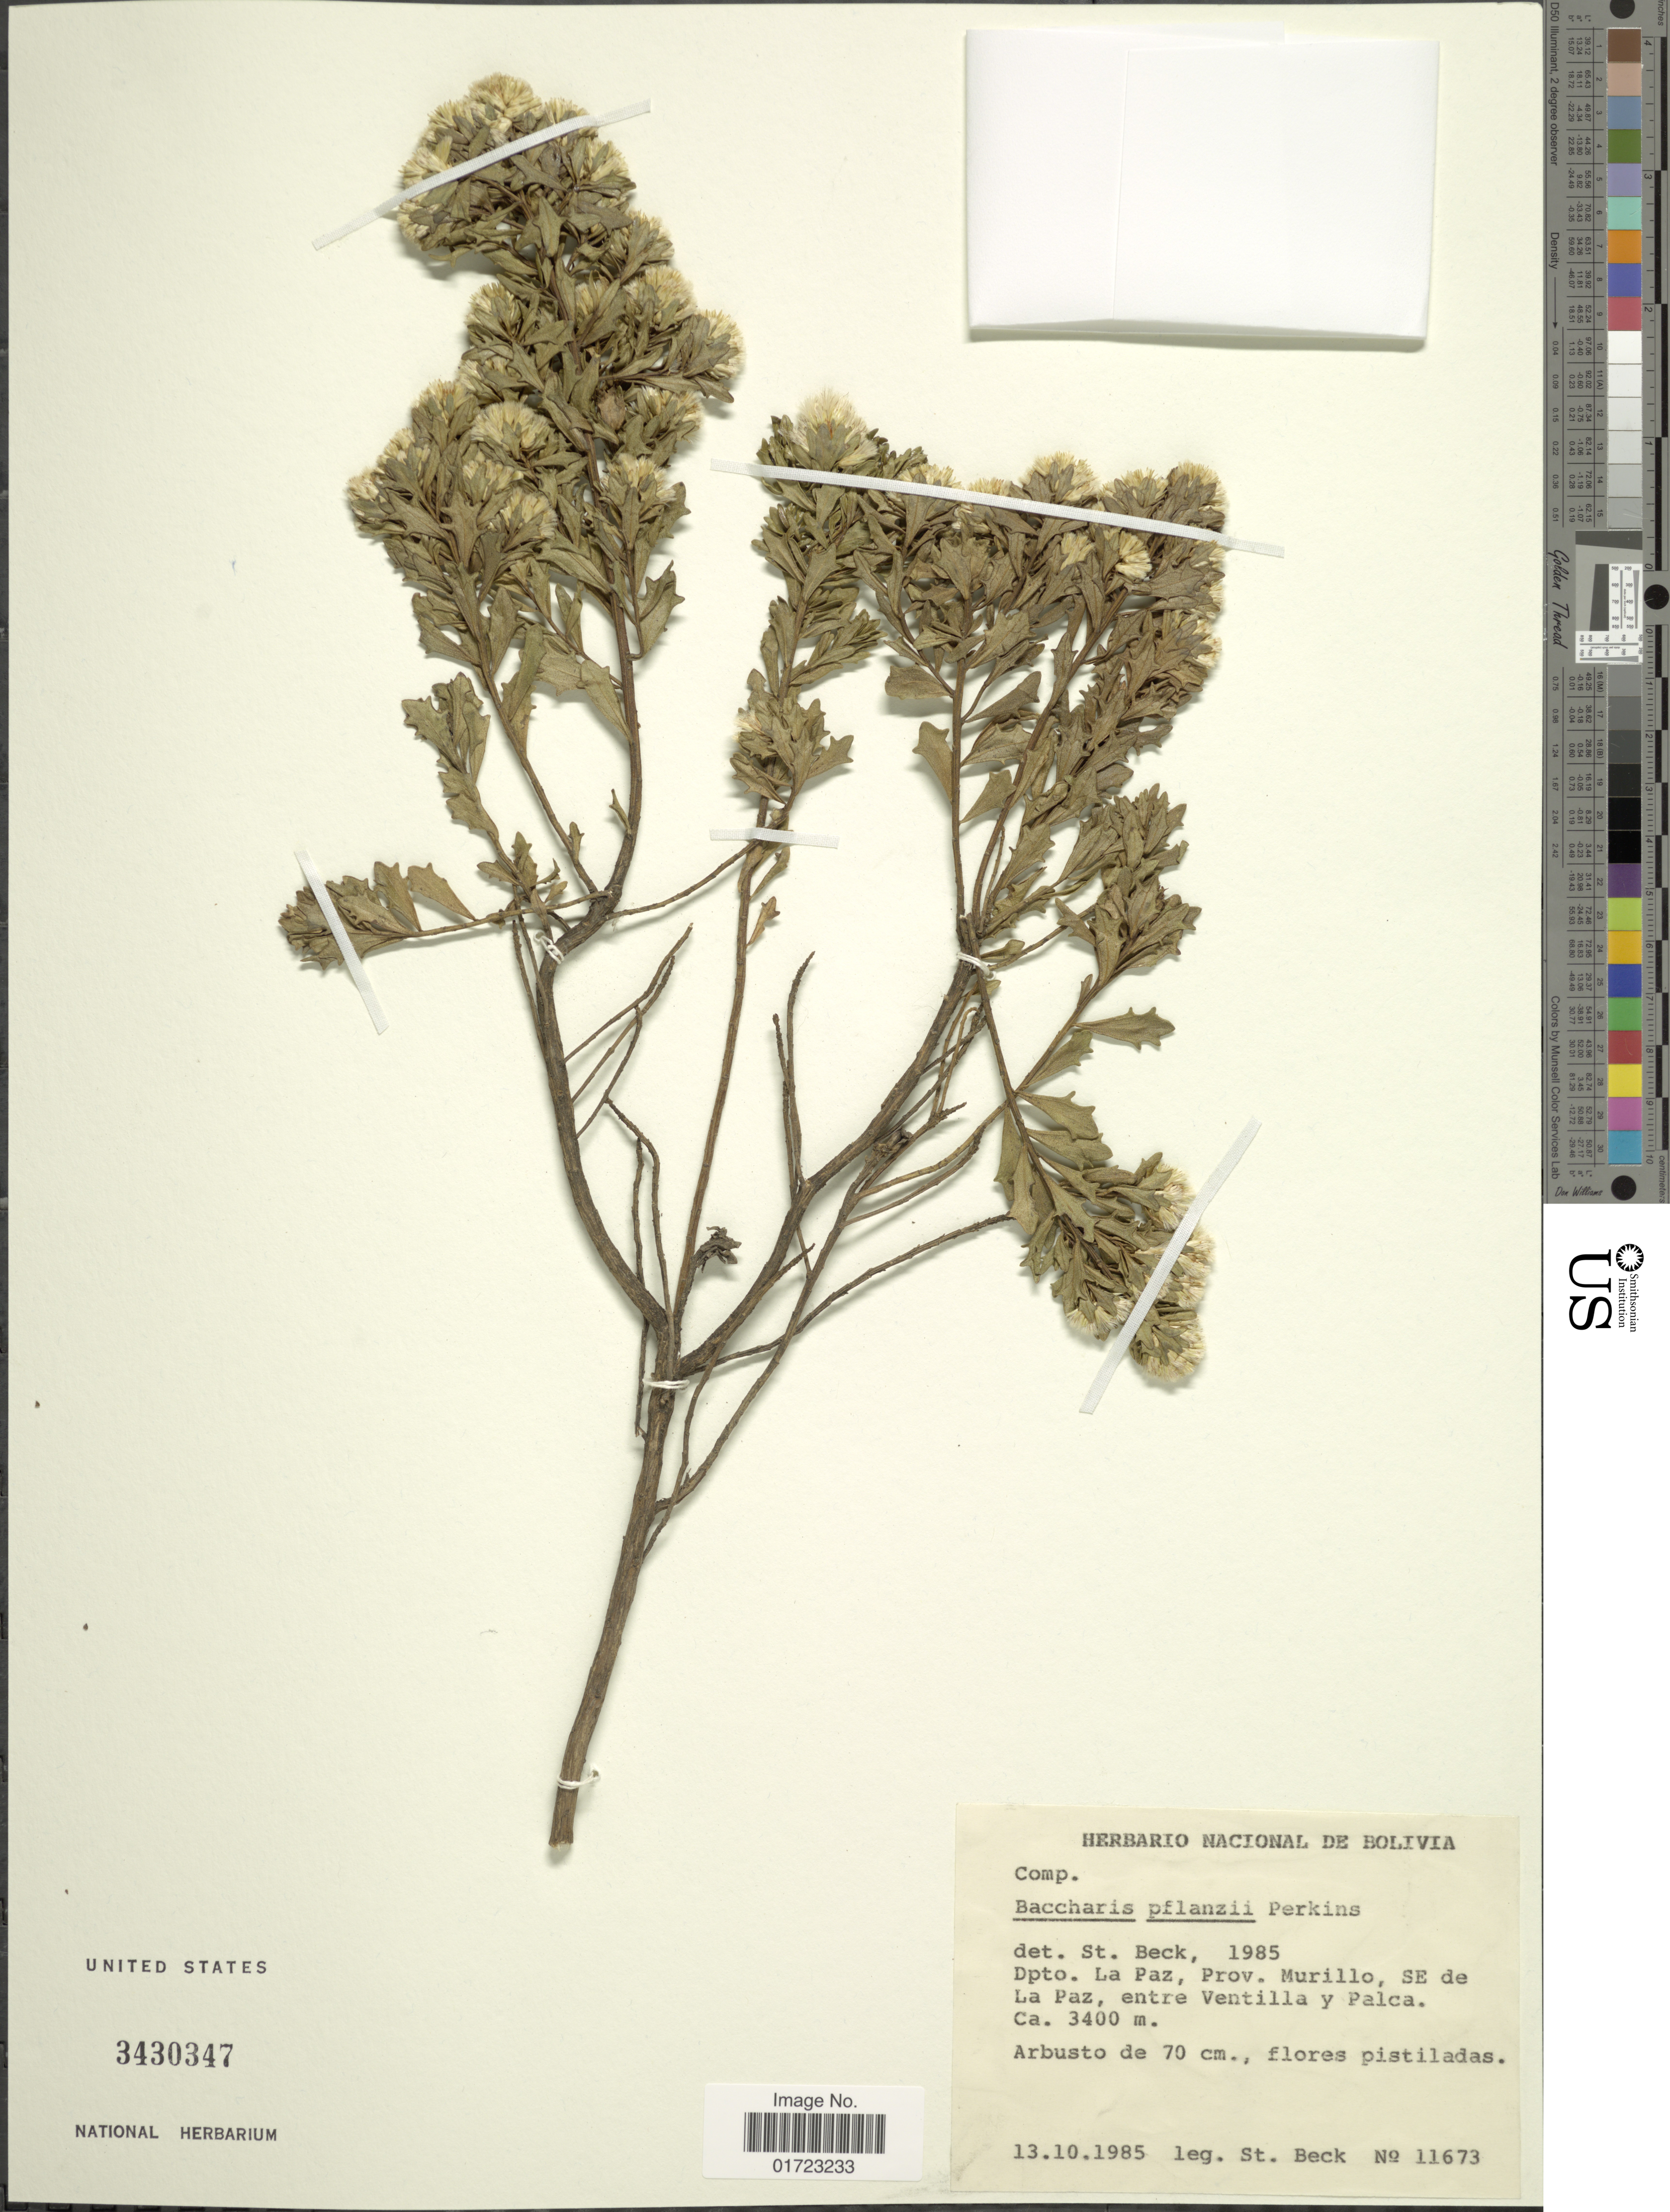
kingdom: Plantae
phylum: Tracheophyta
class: Magnoliopsida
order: Asterales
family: Asteraceae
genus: Baccharis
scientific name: Baccharis pflanzii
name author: Perkins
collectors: S. G. Beck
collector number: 11673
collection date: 1985-10-13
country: Bolivia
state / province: La Paz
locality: Dpto. La Paz. Prov. Murillo, SE de La Paz, entre Ventilla y Palca.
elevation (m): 3400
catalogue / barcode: US 3430347